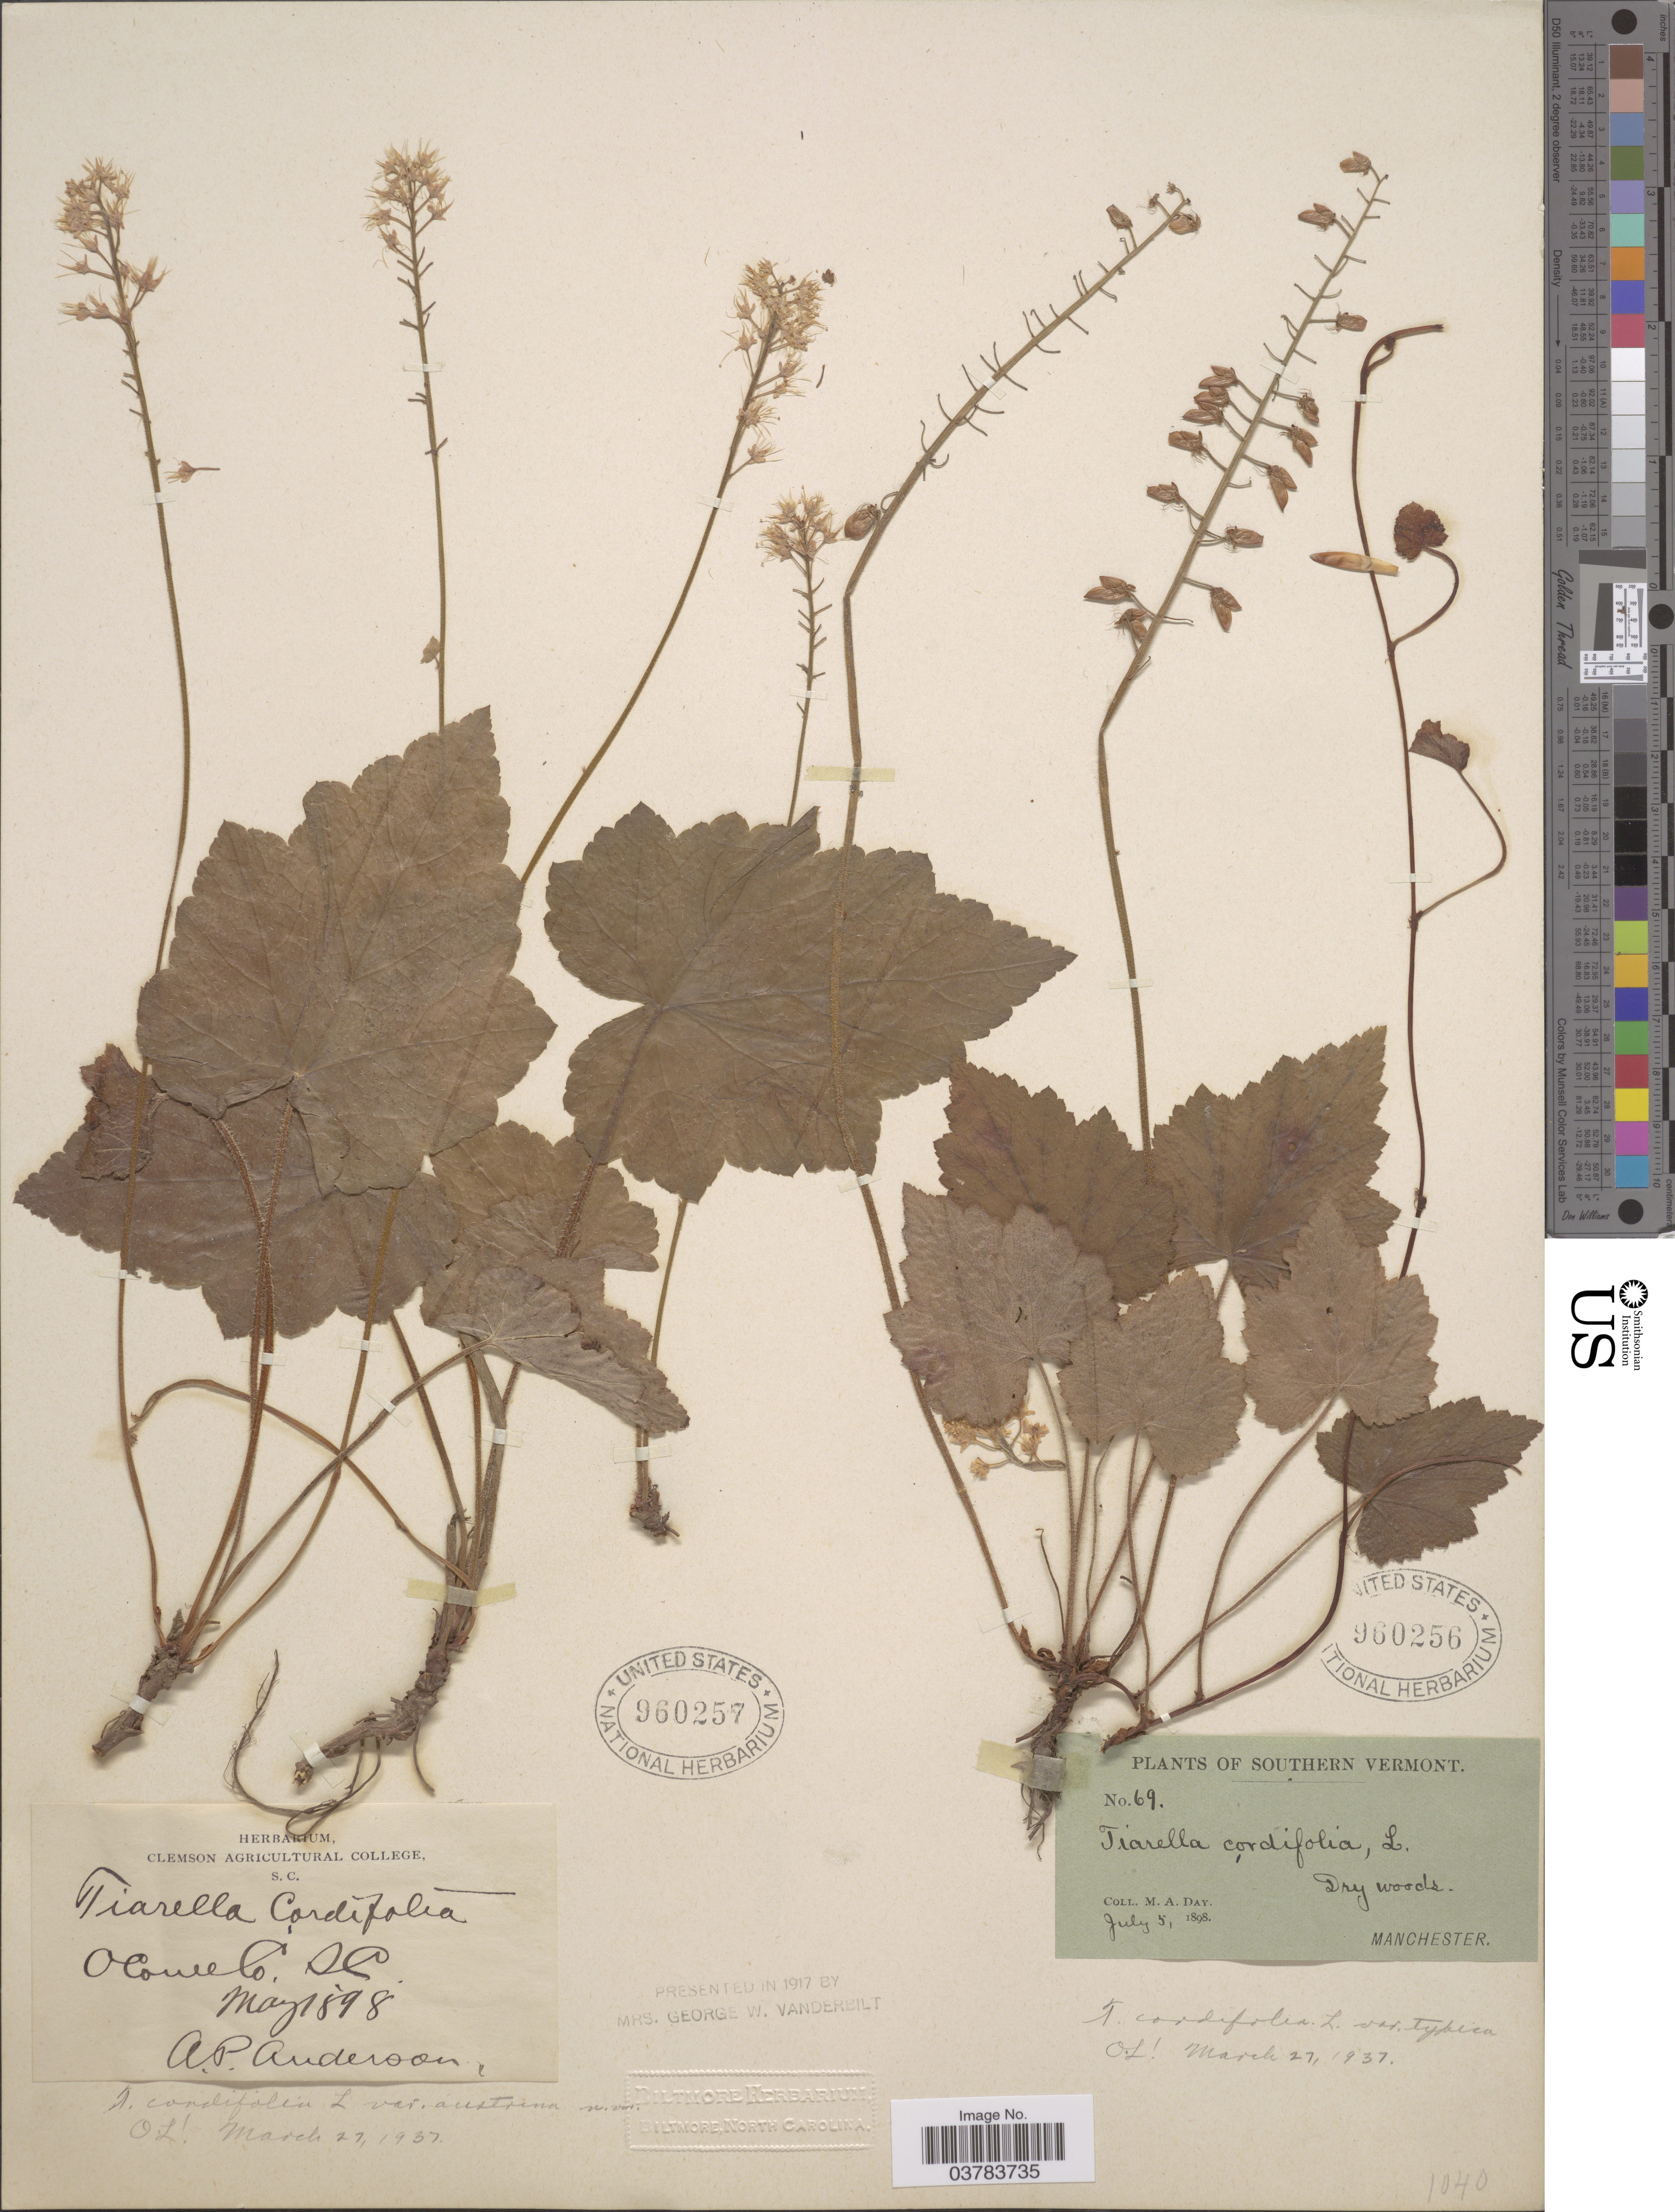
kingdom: Plantae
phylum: Tracheophyta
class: Magnoliopsida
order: Saxifragales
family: Saxifragaceae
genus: Tiarella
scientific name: Tiarella cordifolia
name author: L.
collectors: M. Day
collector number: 69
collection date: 1898-07-05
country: United States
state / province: Vermont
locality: Southern Vermont. Manchester.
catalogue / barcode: US 960256-2